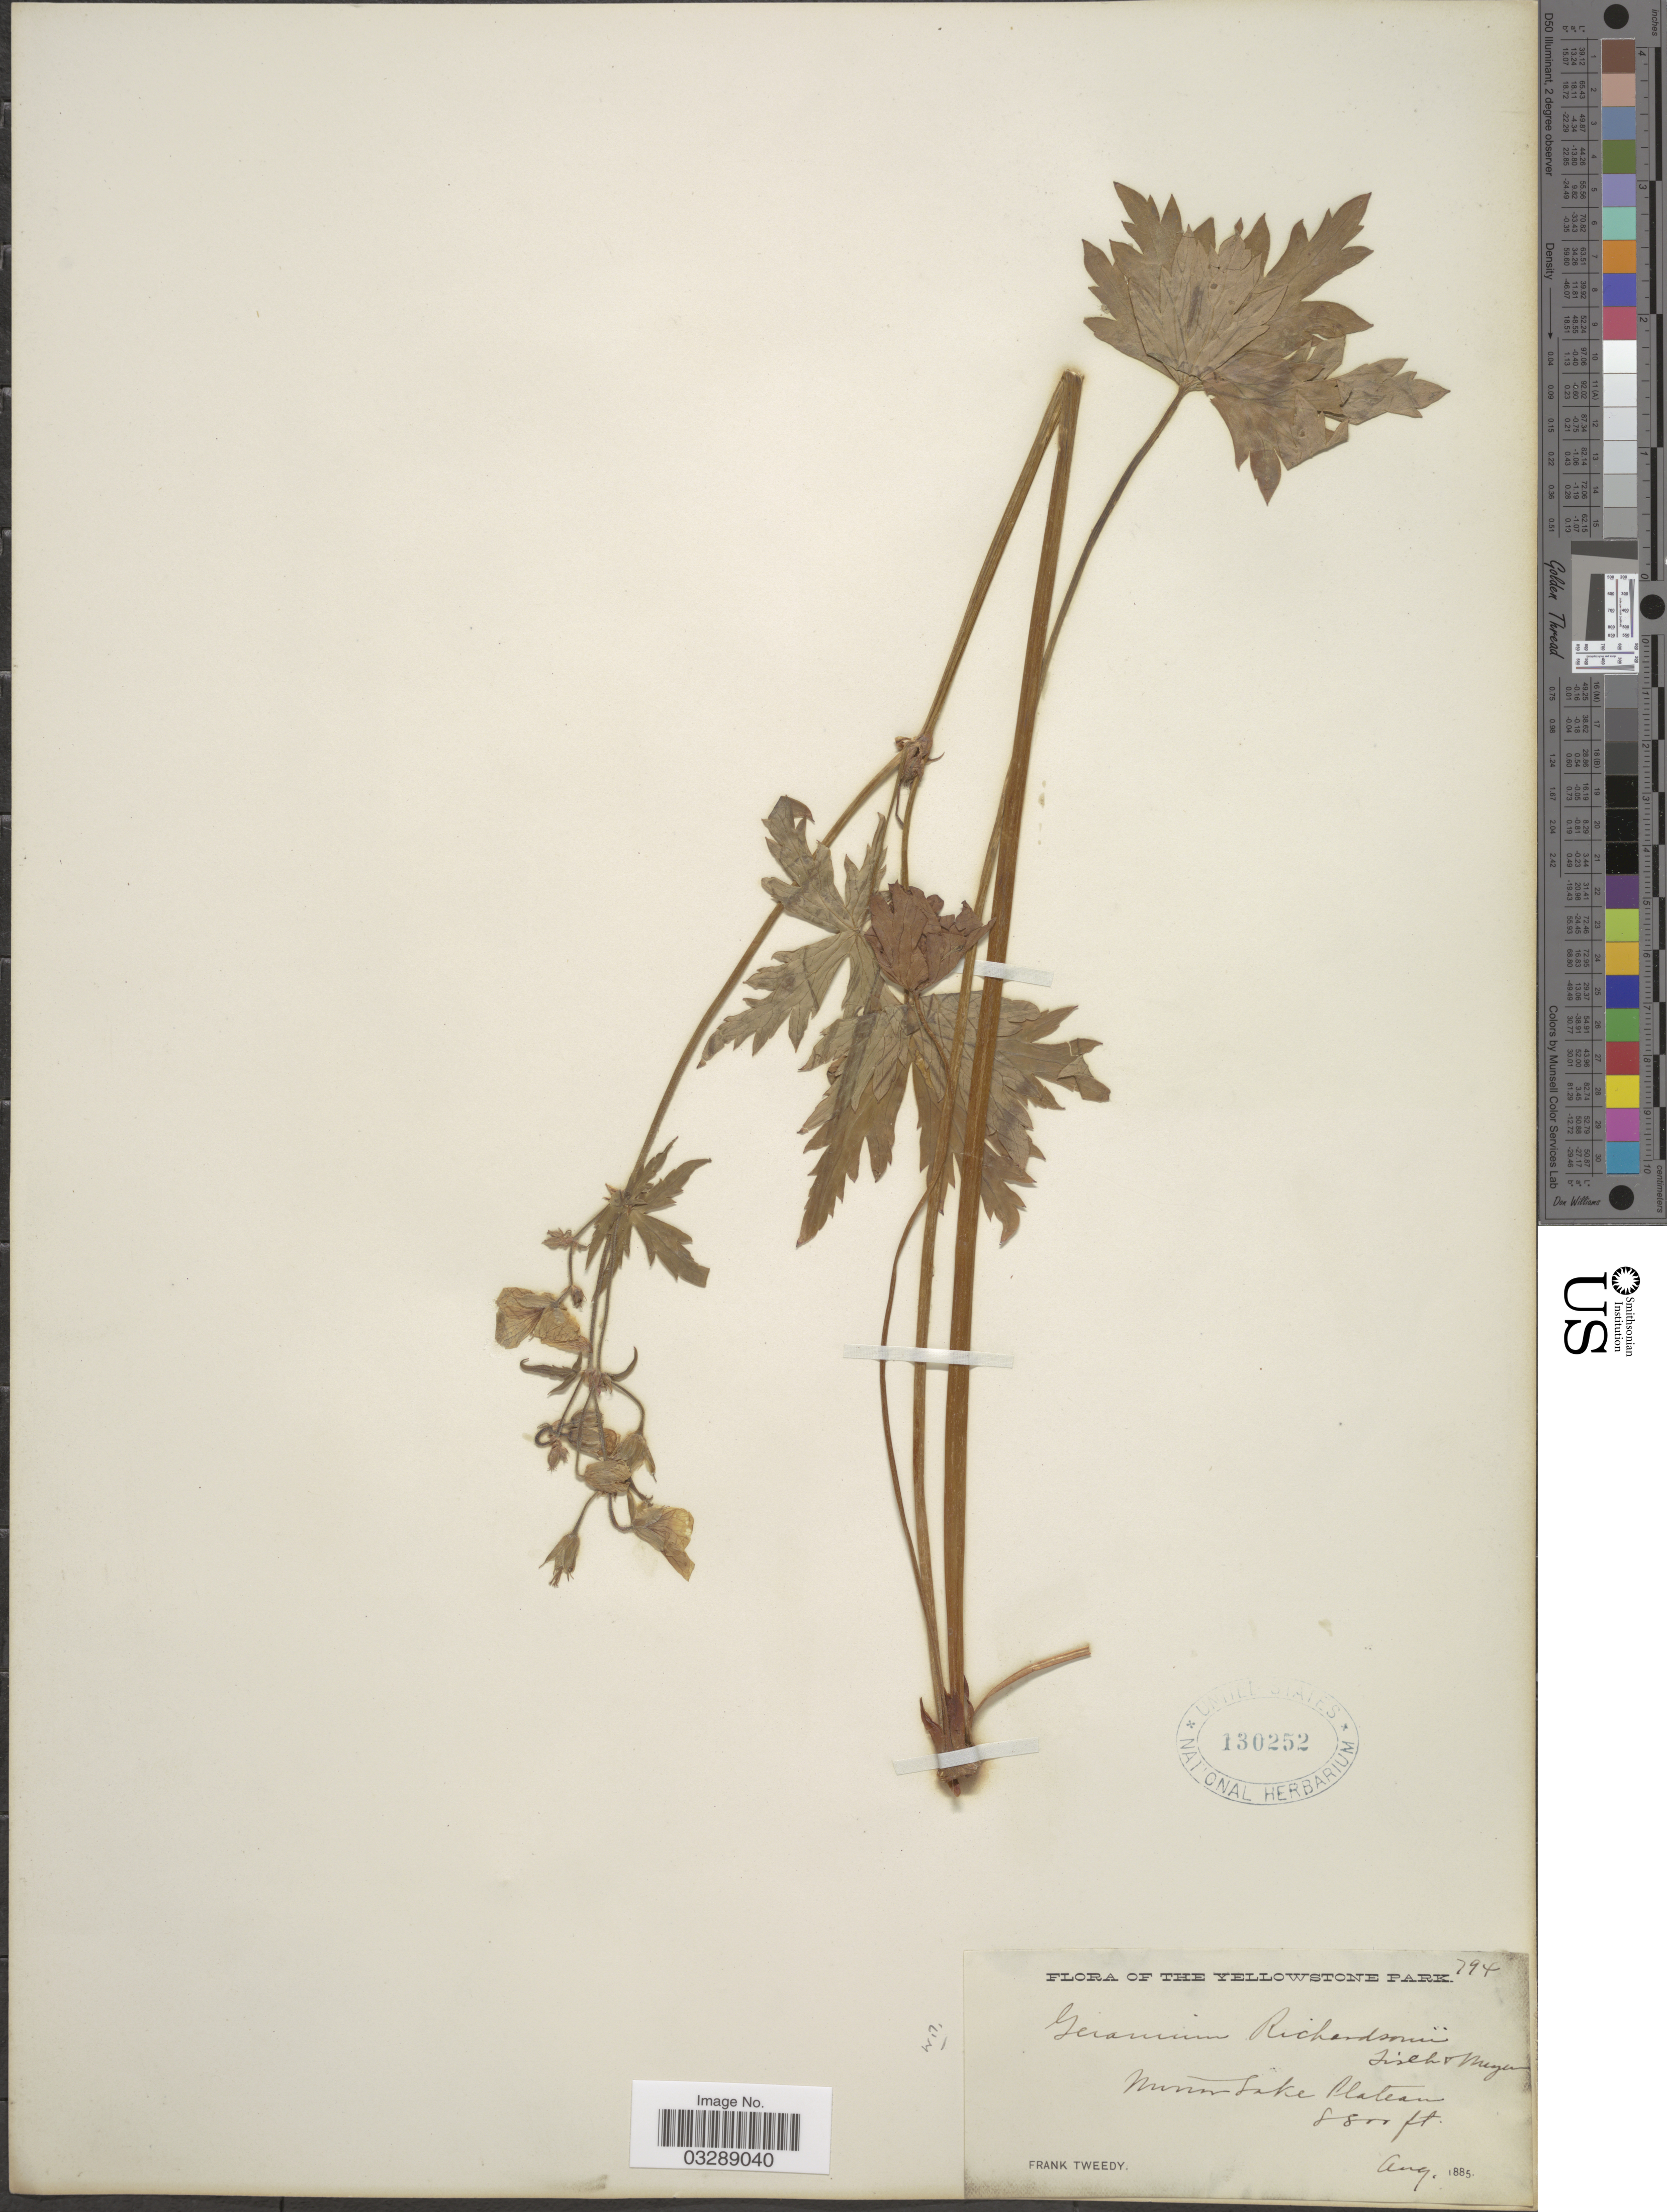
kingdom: Plantae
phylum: Tracheophyta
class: Magnoliopsida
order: Geraniales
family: Geraniaceae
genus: Geranium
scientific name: Geranium richardsonii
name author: Fisch. & Trautv.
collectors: F. Tweedy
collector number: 794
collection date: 1885-08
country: United States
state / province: Wyoming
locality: The Yellowstone Park. Mirror Lake Plateau.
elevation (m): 2682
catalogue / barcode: US 130252